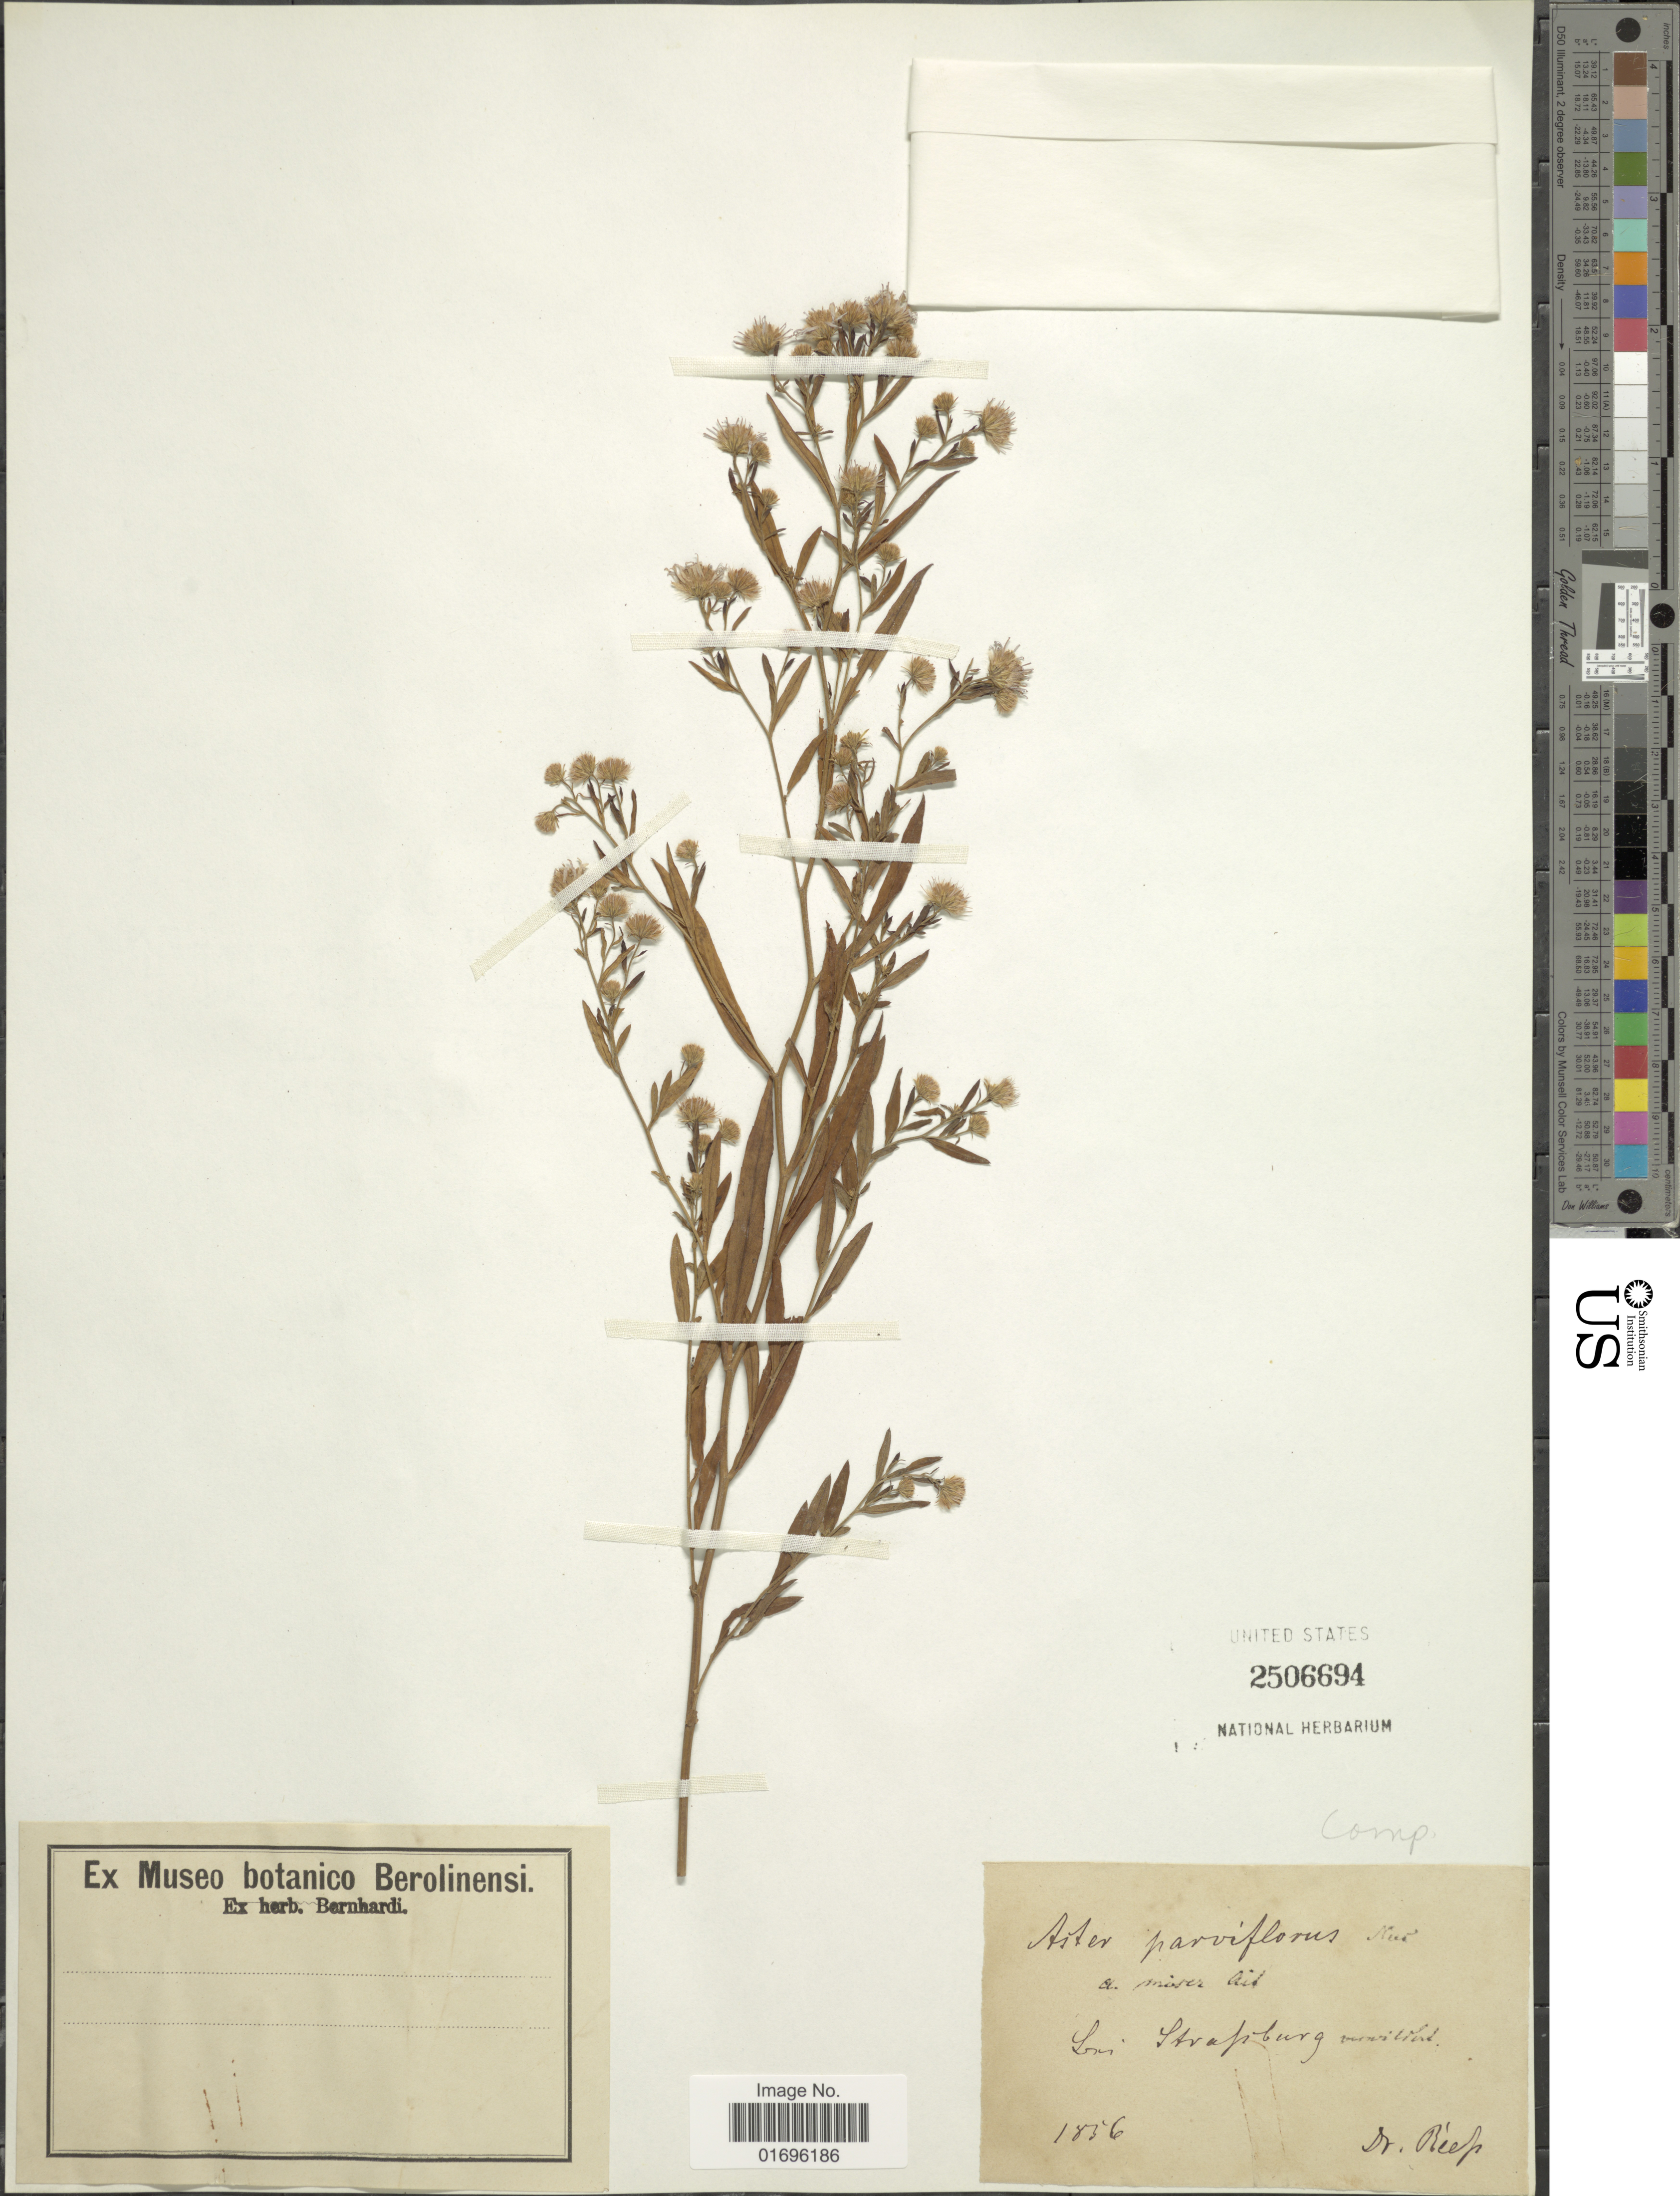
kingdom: Plantae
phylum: Tracheophyta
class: Magnoliopsida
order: Asterales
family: Asteraceae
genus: Aster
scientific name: Aster parviflorus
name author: Nees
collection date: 1856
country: France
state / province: Grand Est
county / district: Bas-Rhin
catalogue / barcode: US 2506694